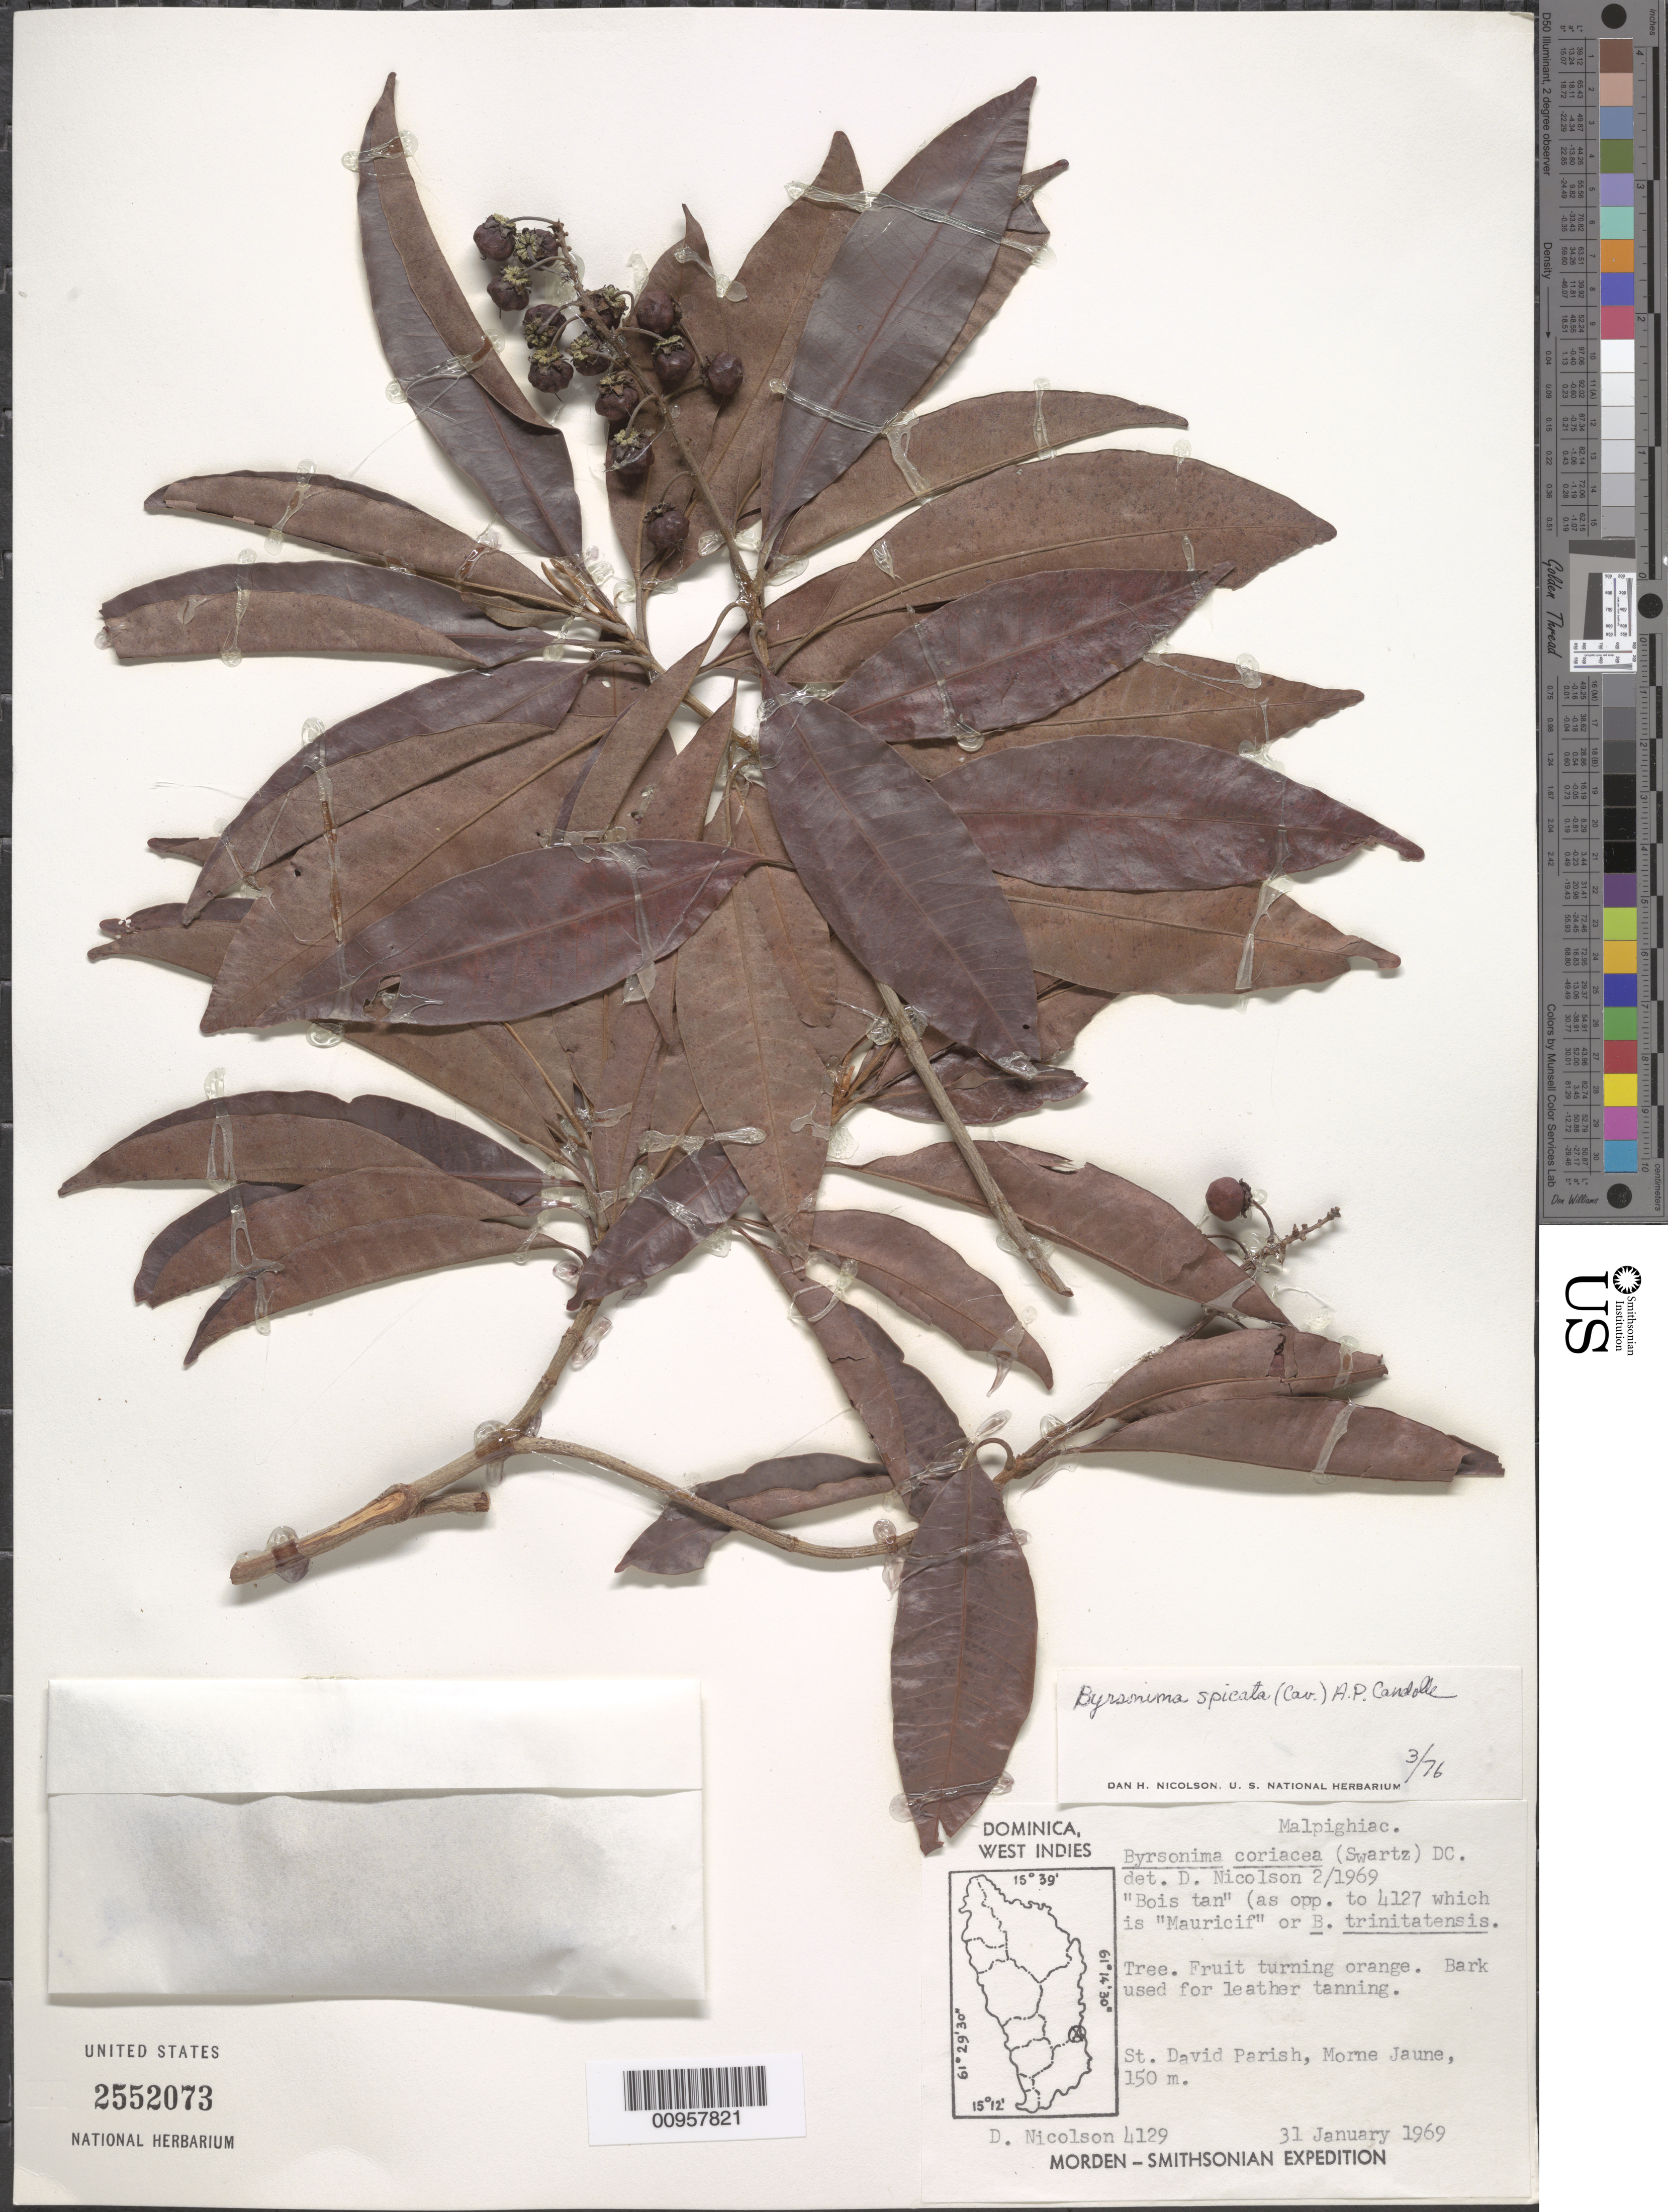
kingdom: Plantae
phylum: Tracheophyta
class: Magnoliopsida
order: Malpighiales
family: Malpighiaceae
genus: Byrsonima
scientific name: Byrsonima spicata (Cav.) DC.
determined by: Nicolson, Dan H.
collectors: D. H. Nicolson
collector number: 4129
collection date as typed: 31 Jan 1969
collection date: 1969-01-31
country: Dominica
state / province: St. David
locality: Morne Jaune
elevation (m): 150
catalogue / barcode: US 2552073